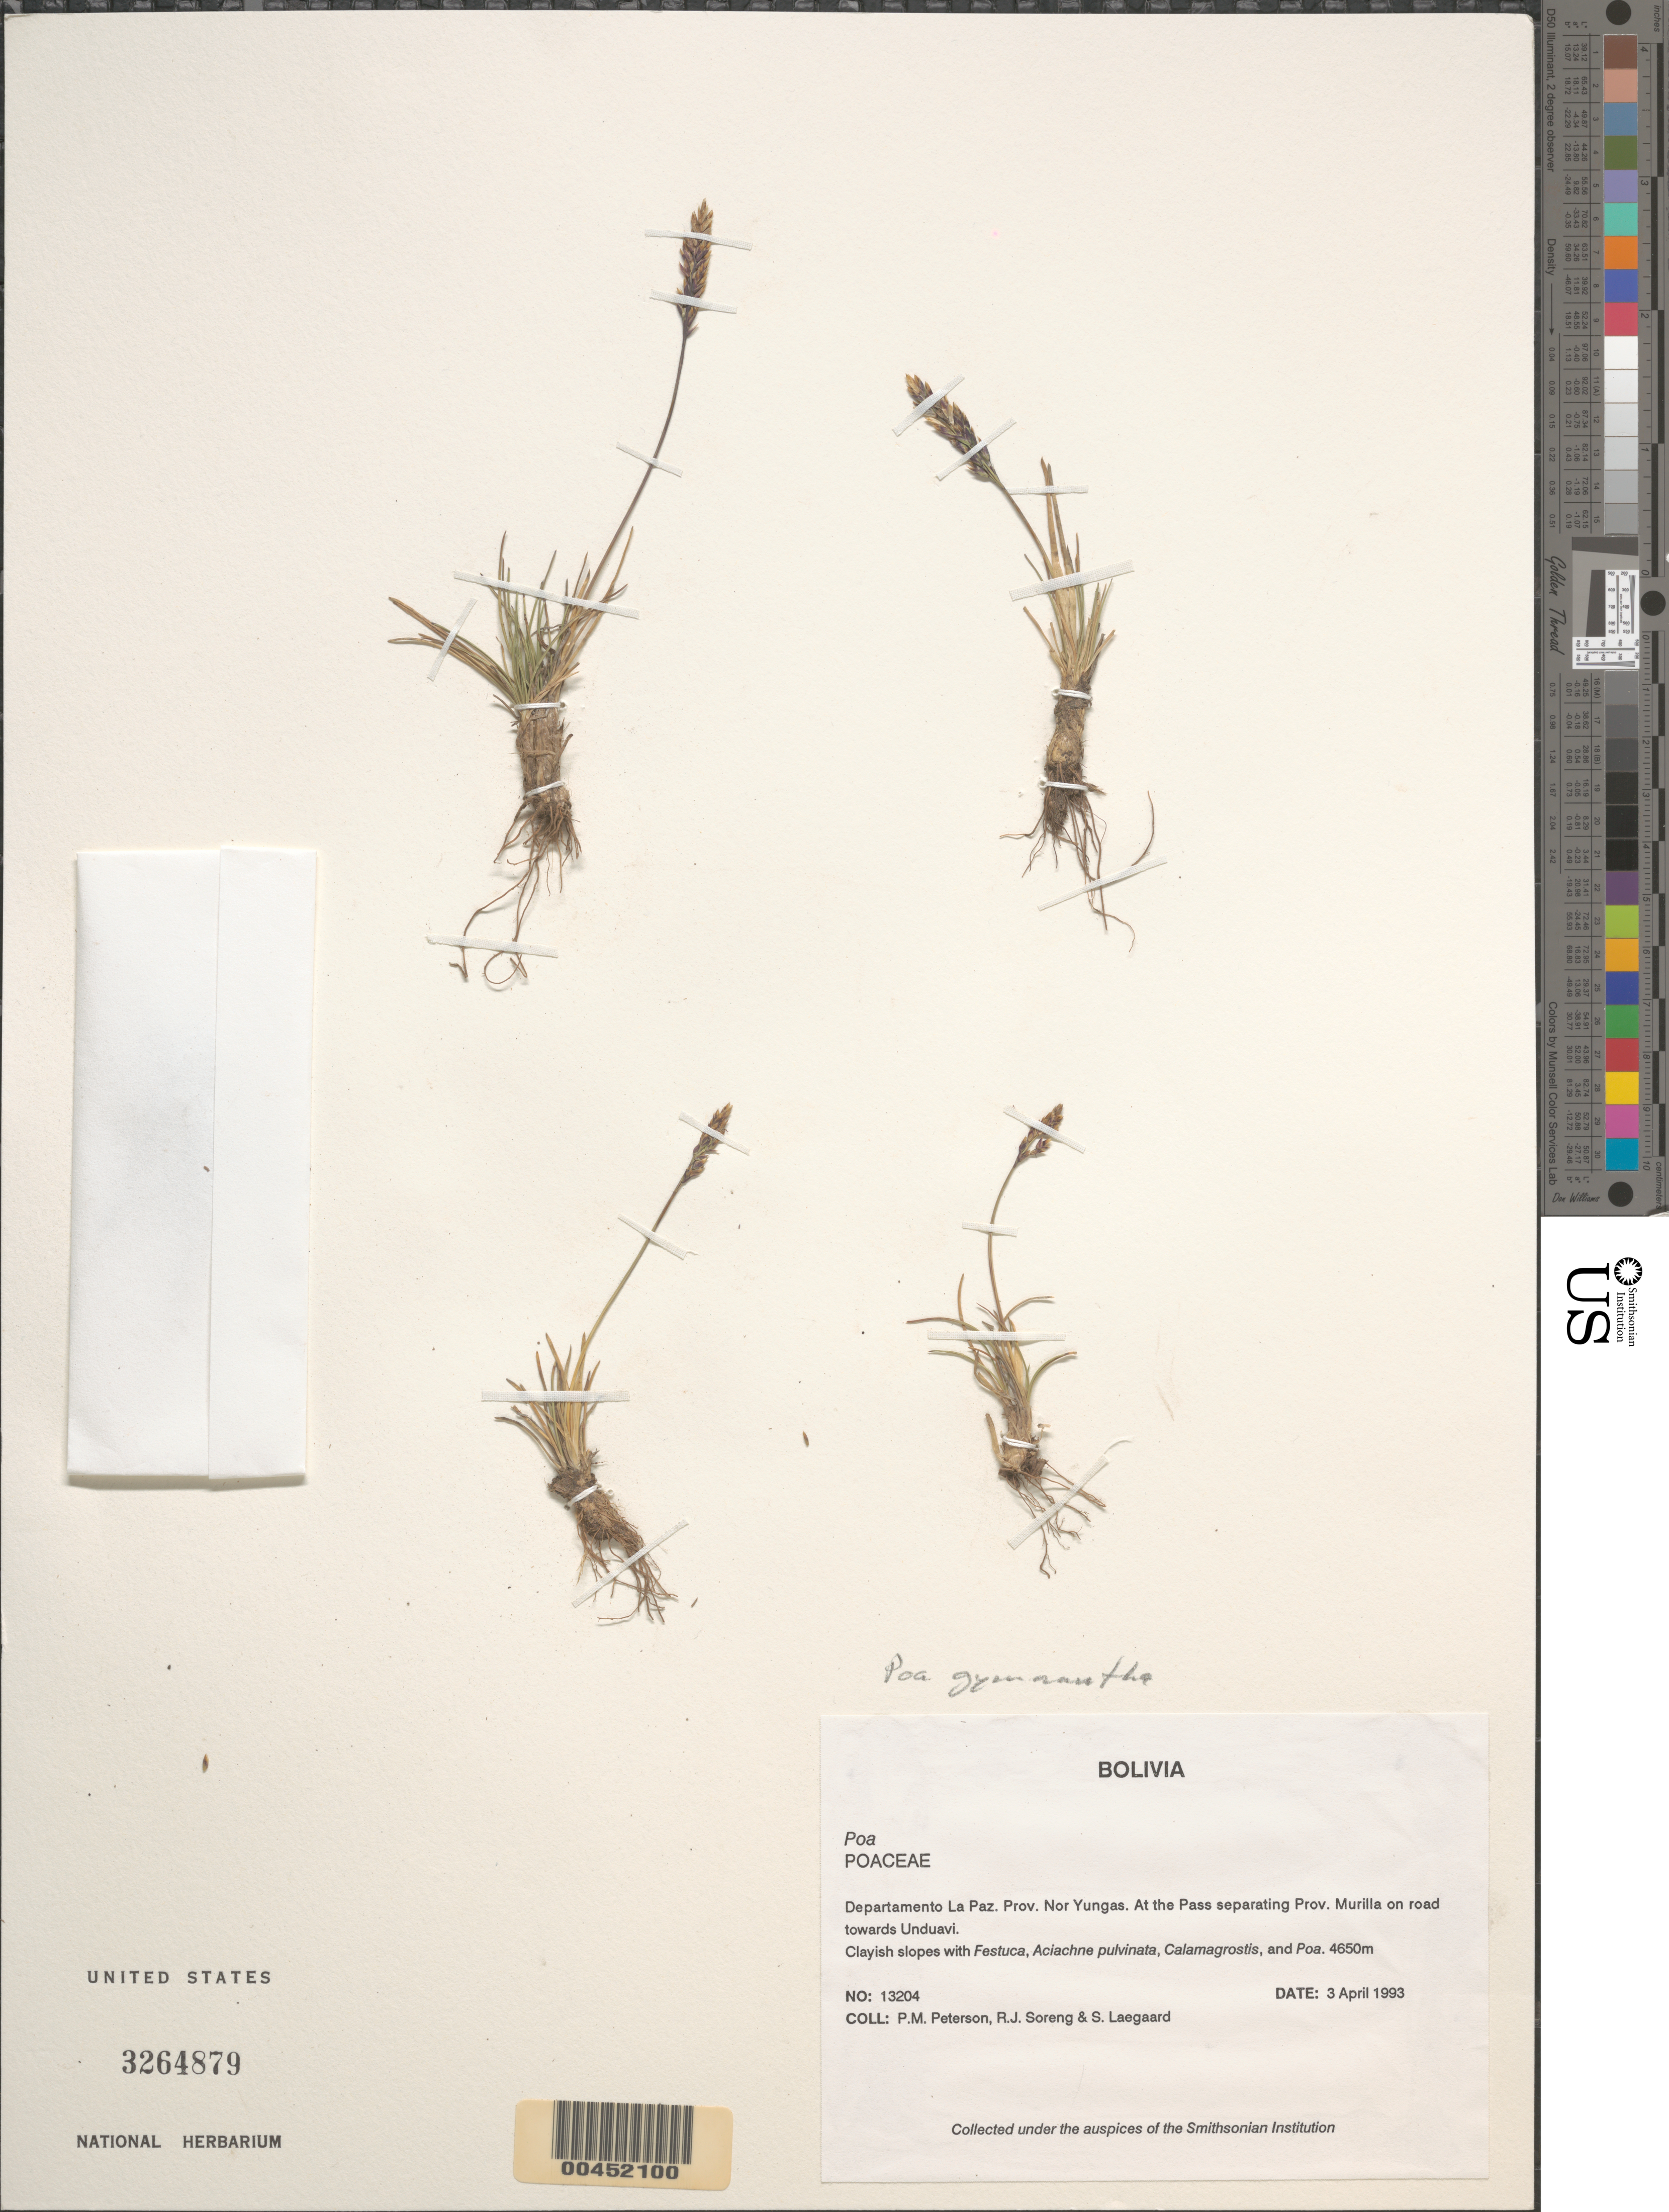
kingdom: Plantae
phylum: Tracheophyta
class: Liliopsida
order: Poales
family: Poaceae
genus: Poa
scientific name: Poa sp.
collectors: P. M. Peterson, R. J. Soreng & S. Lægaard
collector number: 13204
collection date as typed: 03 Apr 1993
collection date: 1993-04-03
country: Bolivia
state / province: La Paz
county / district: Nor Yungas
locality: At the Pass separating Prov. Murilla on road towards Unduavi.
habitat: Clayish slopes with Festuca, Aciachne pulvinata, Calamagrostis, and Poa.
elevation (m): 4650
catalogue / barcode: US 3264879